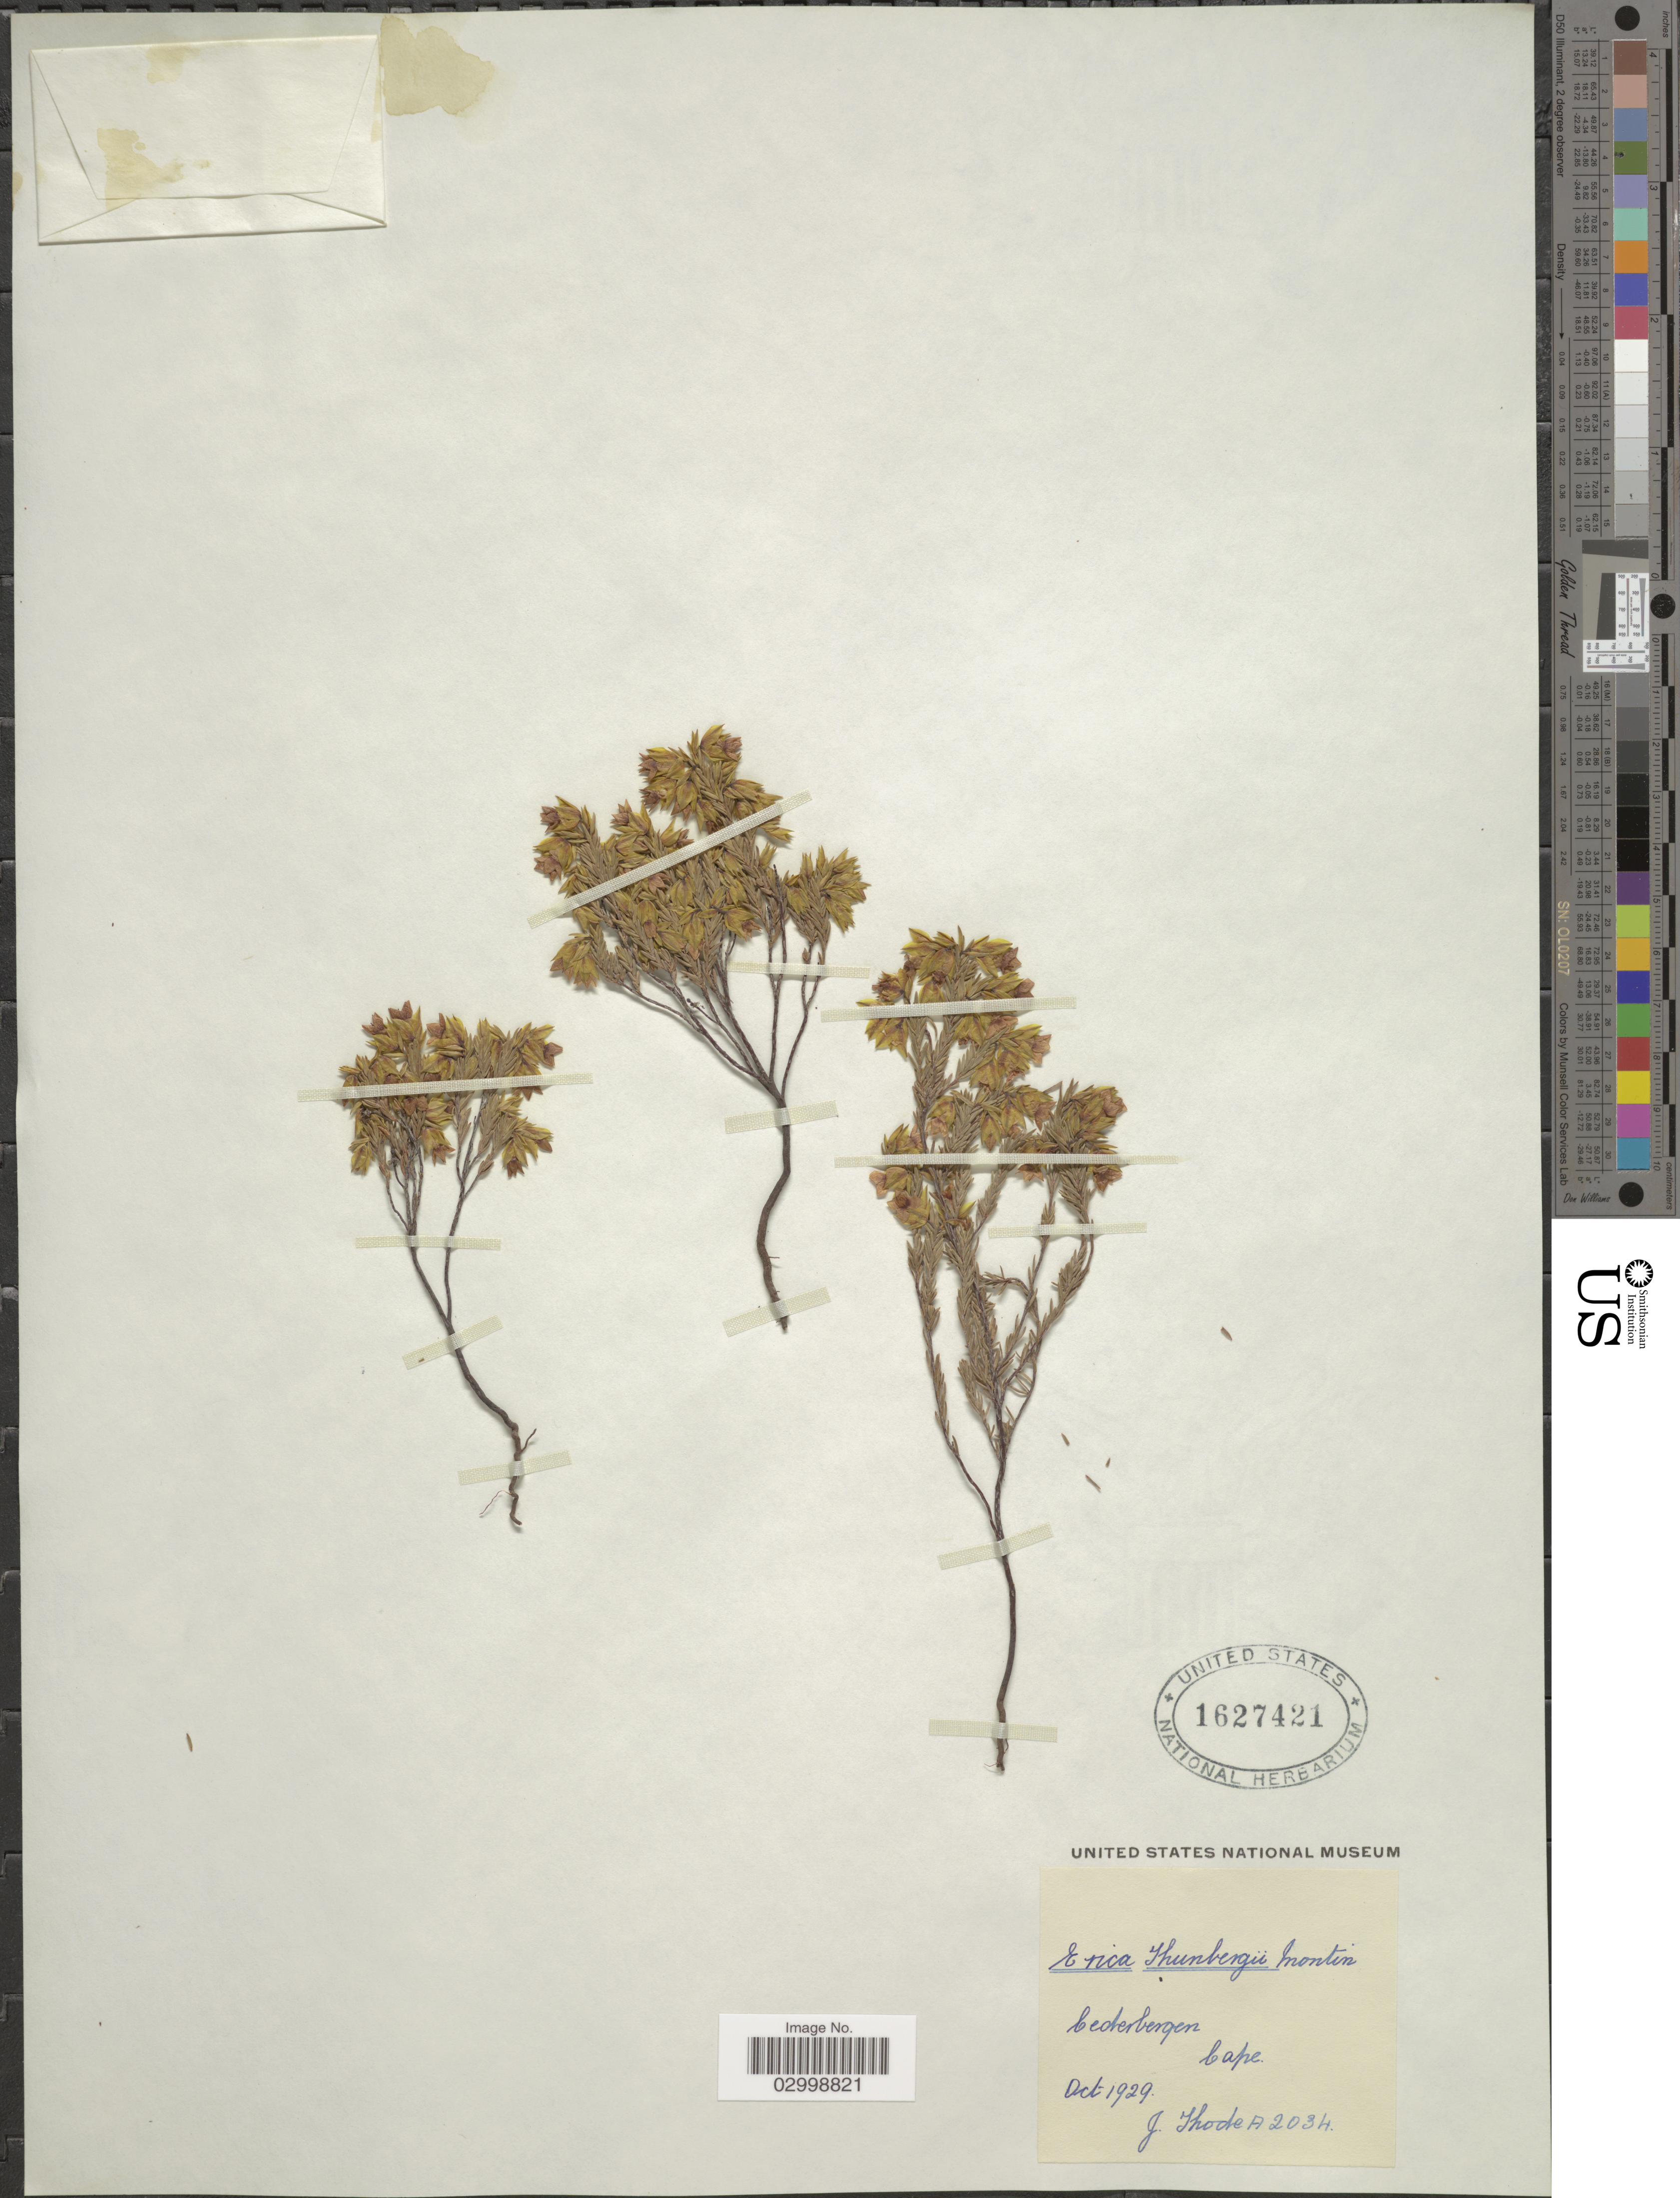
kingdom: Plantae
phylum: Tracheophyta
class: Magnoliopsida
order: Ericales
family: Ericaceae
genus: Erica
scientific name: Erica thunbergii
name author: Montin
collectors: J. Thode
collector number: A2034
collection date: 1929-10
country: South Africa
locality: Cederbergen Cape.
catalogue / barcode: US 1627421